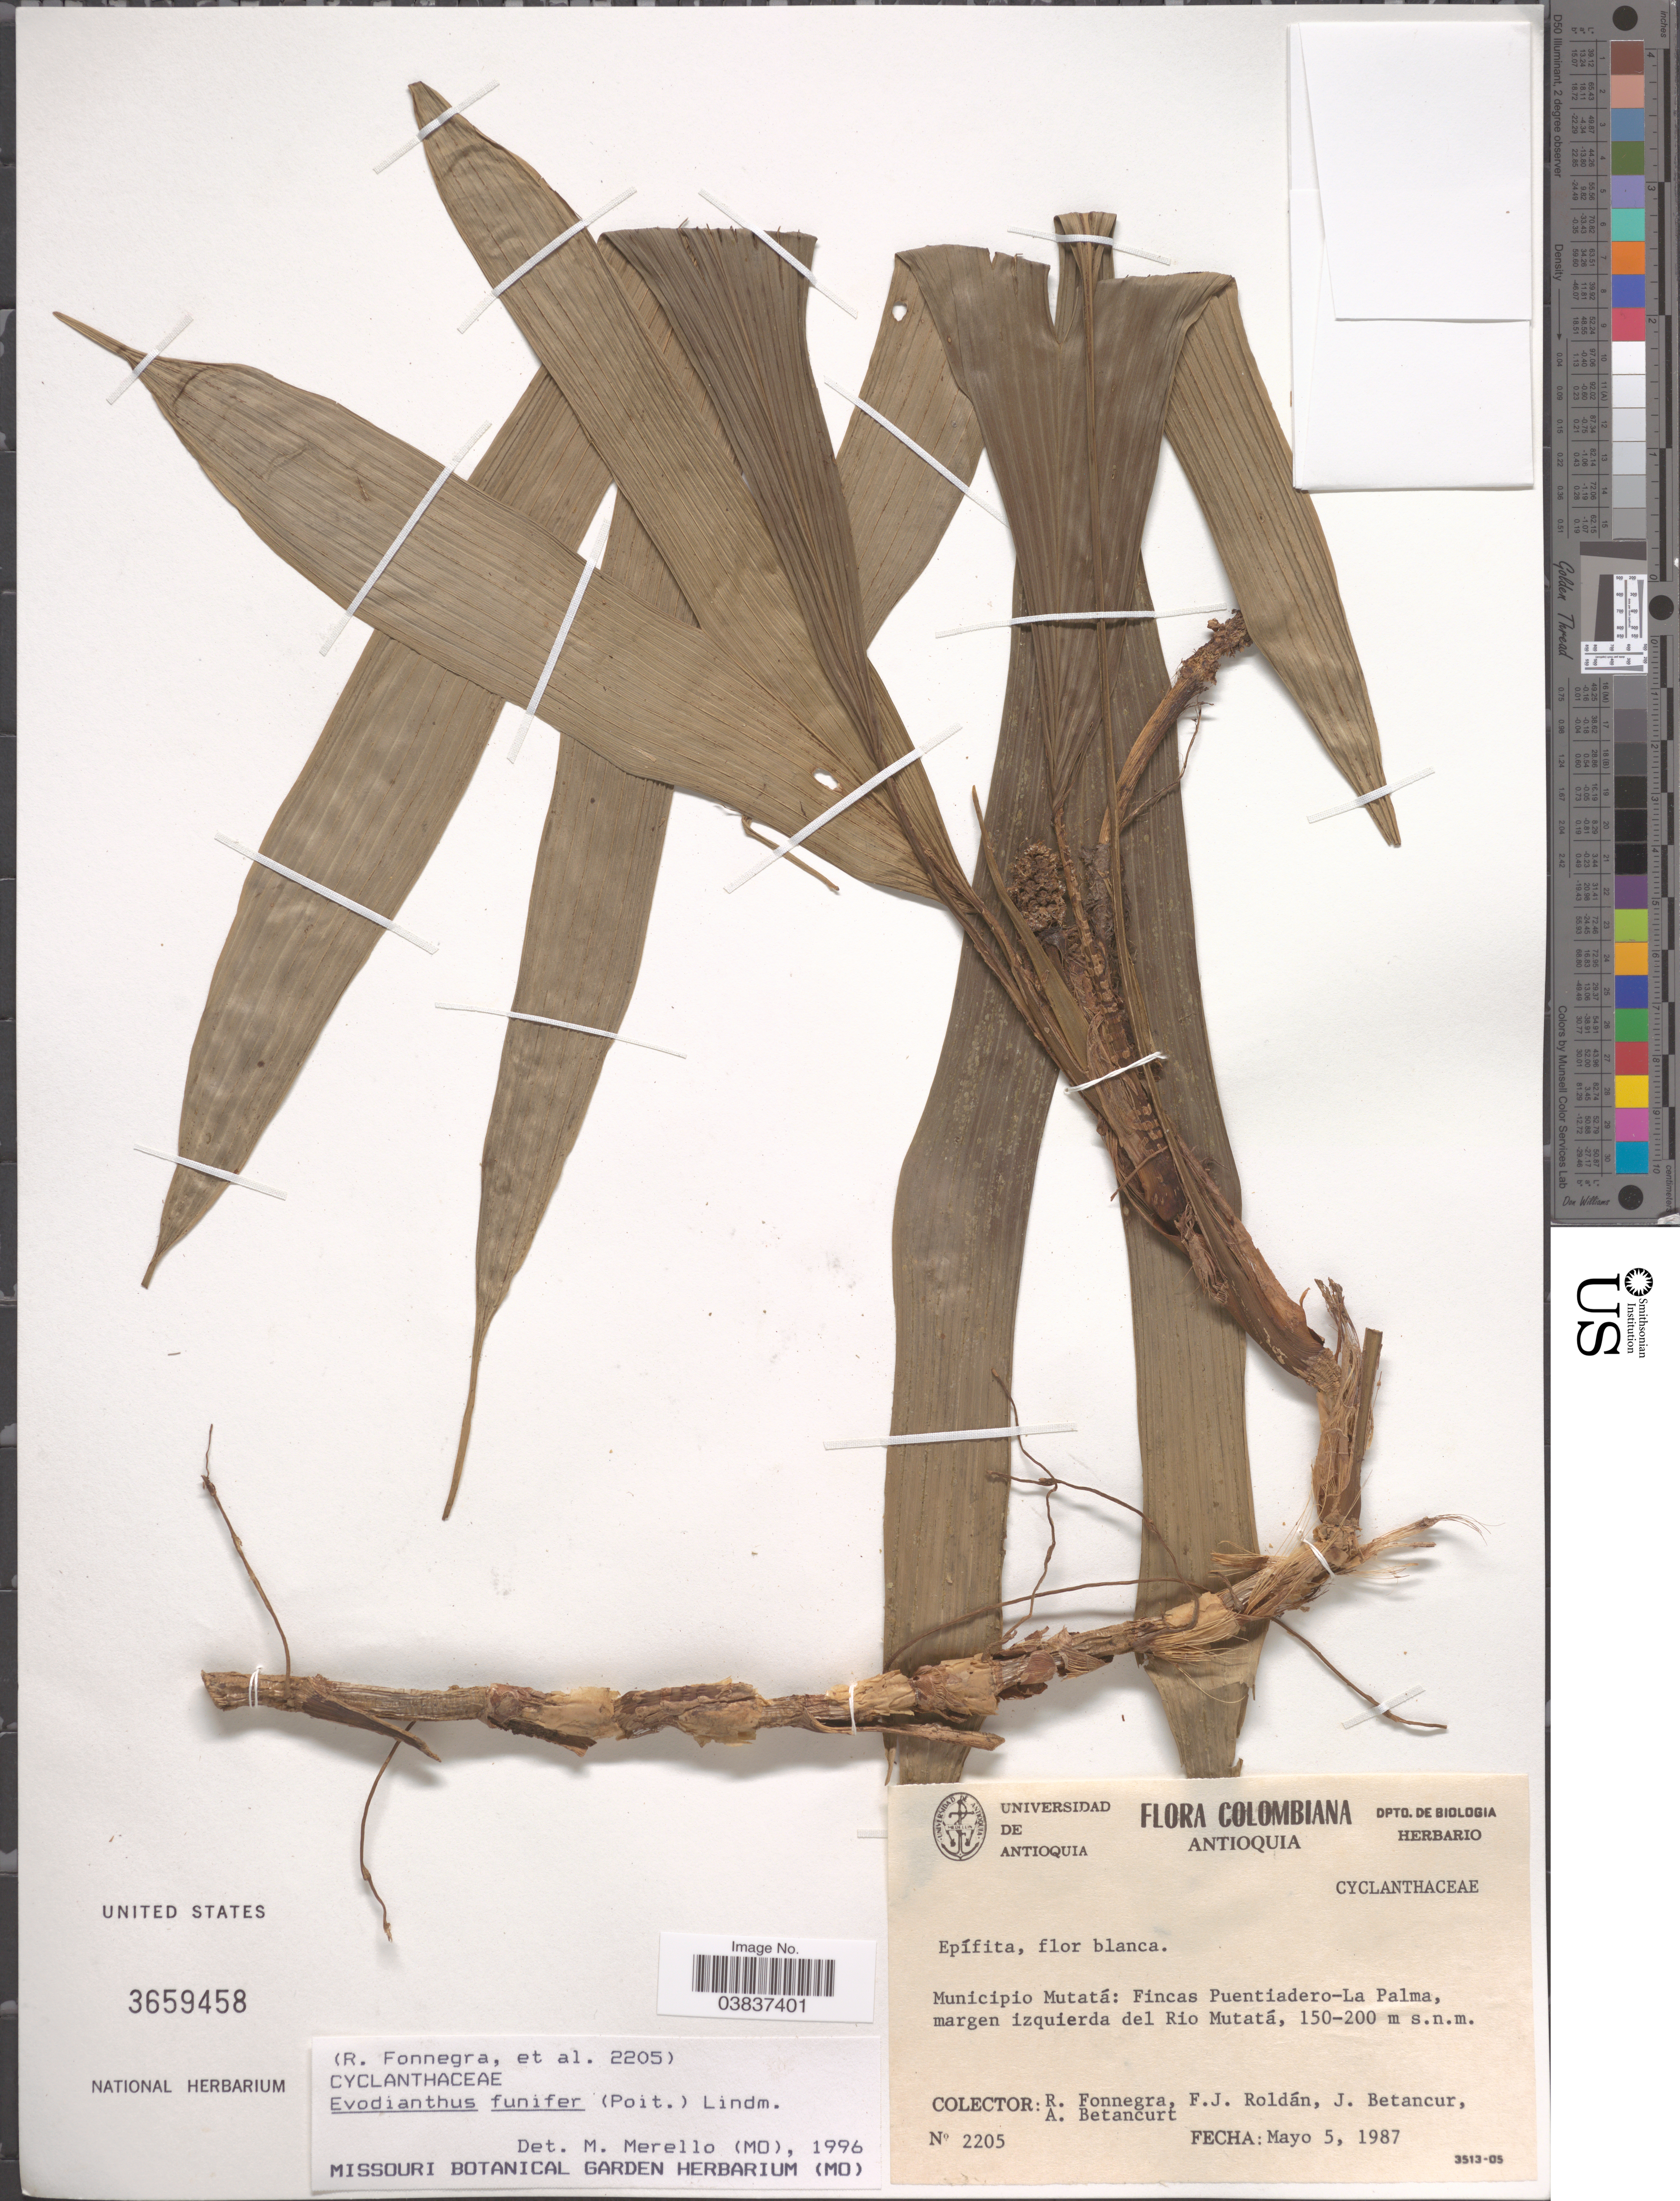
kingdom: Plantae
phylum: Tracheophyta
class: Liliopsida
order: Pandanales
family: Cyclanthaceae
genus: Evodianthus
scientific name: Evodianthus funifer subsp. funifer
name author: (Poit.) Lindm.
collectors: R. Fonnegra, F. J. Roldán, J. Betancur & A. Betancurt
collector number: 2205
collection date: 1987-05-05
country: Colombia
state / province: Antioquia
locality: Municipio Mutatá: Fincas Puentiadero-La Palma, margen izquierda del Rio Mutatá.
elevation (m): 150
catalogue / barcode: US 3659458